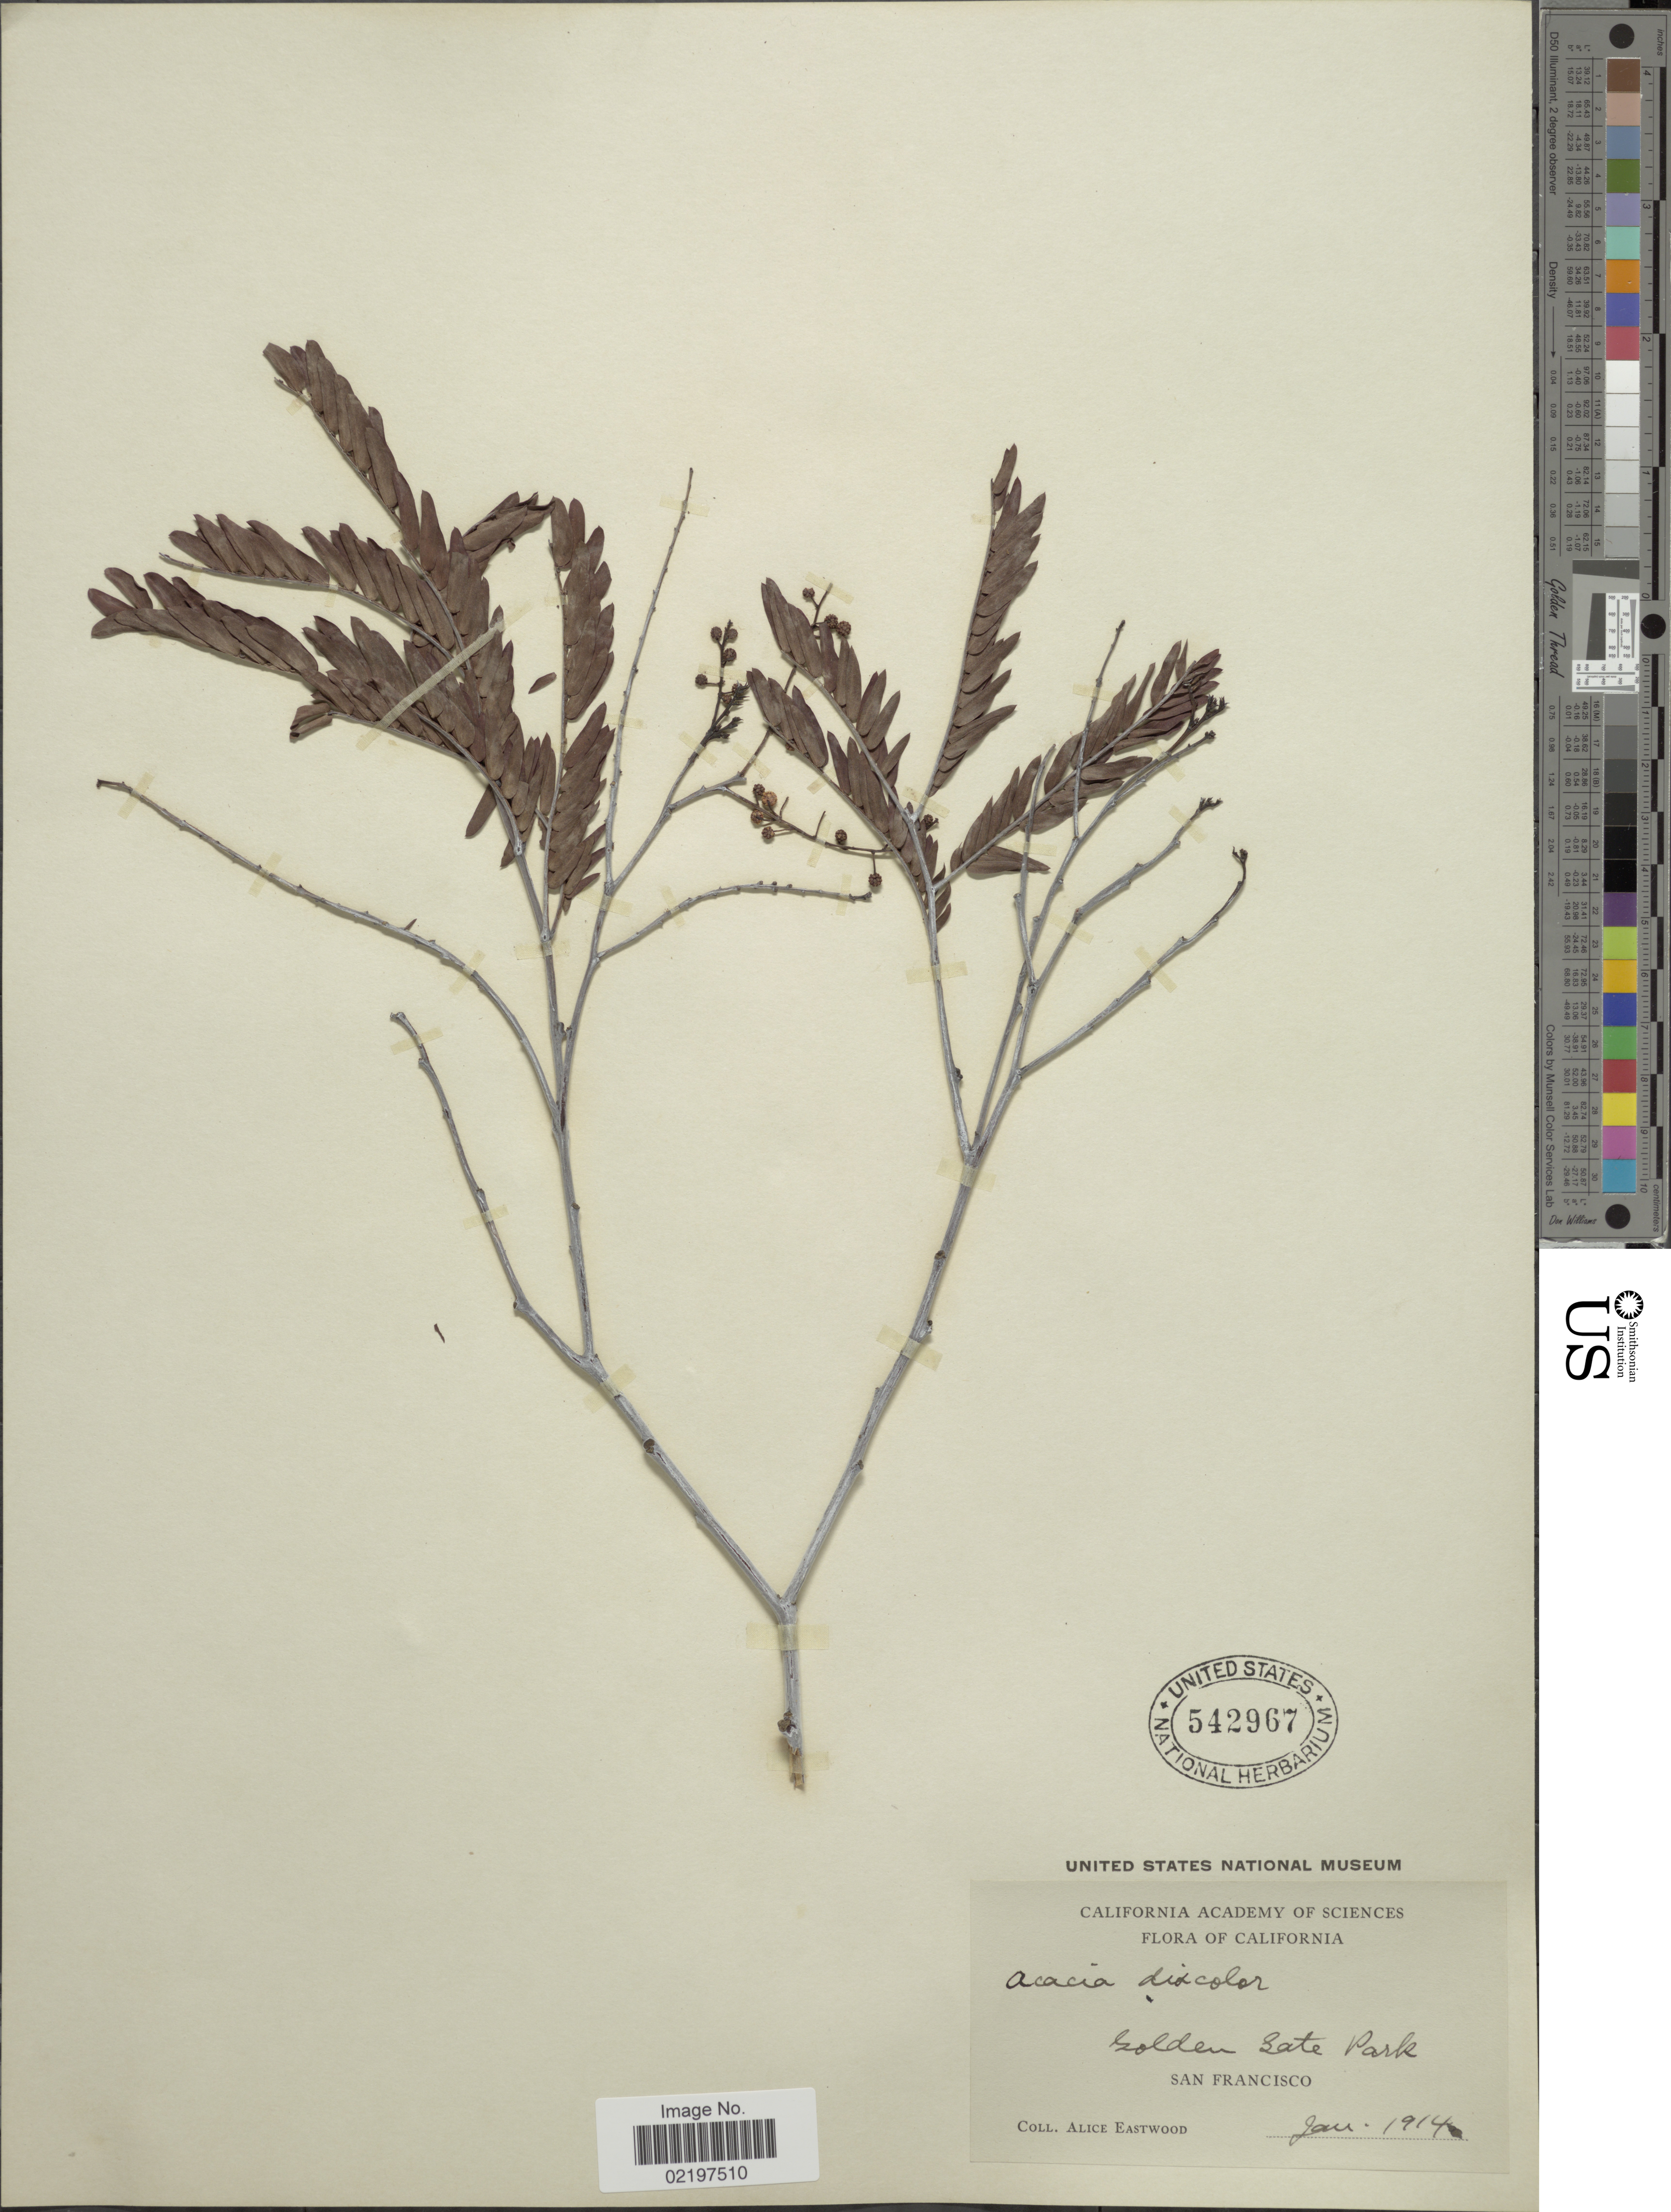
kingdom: Plantae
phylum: Tracheophyta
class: Magnoliopsida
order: Fabales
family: Fabaceae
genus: Acacia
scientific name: Acacia discolor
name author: Willd.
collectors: A. Eastwood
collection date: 1914-01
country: United States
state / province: California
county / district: San Francisco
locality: Golden State Park, San Francisco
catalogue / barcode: US 542967